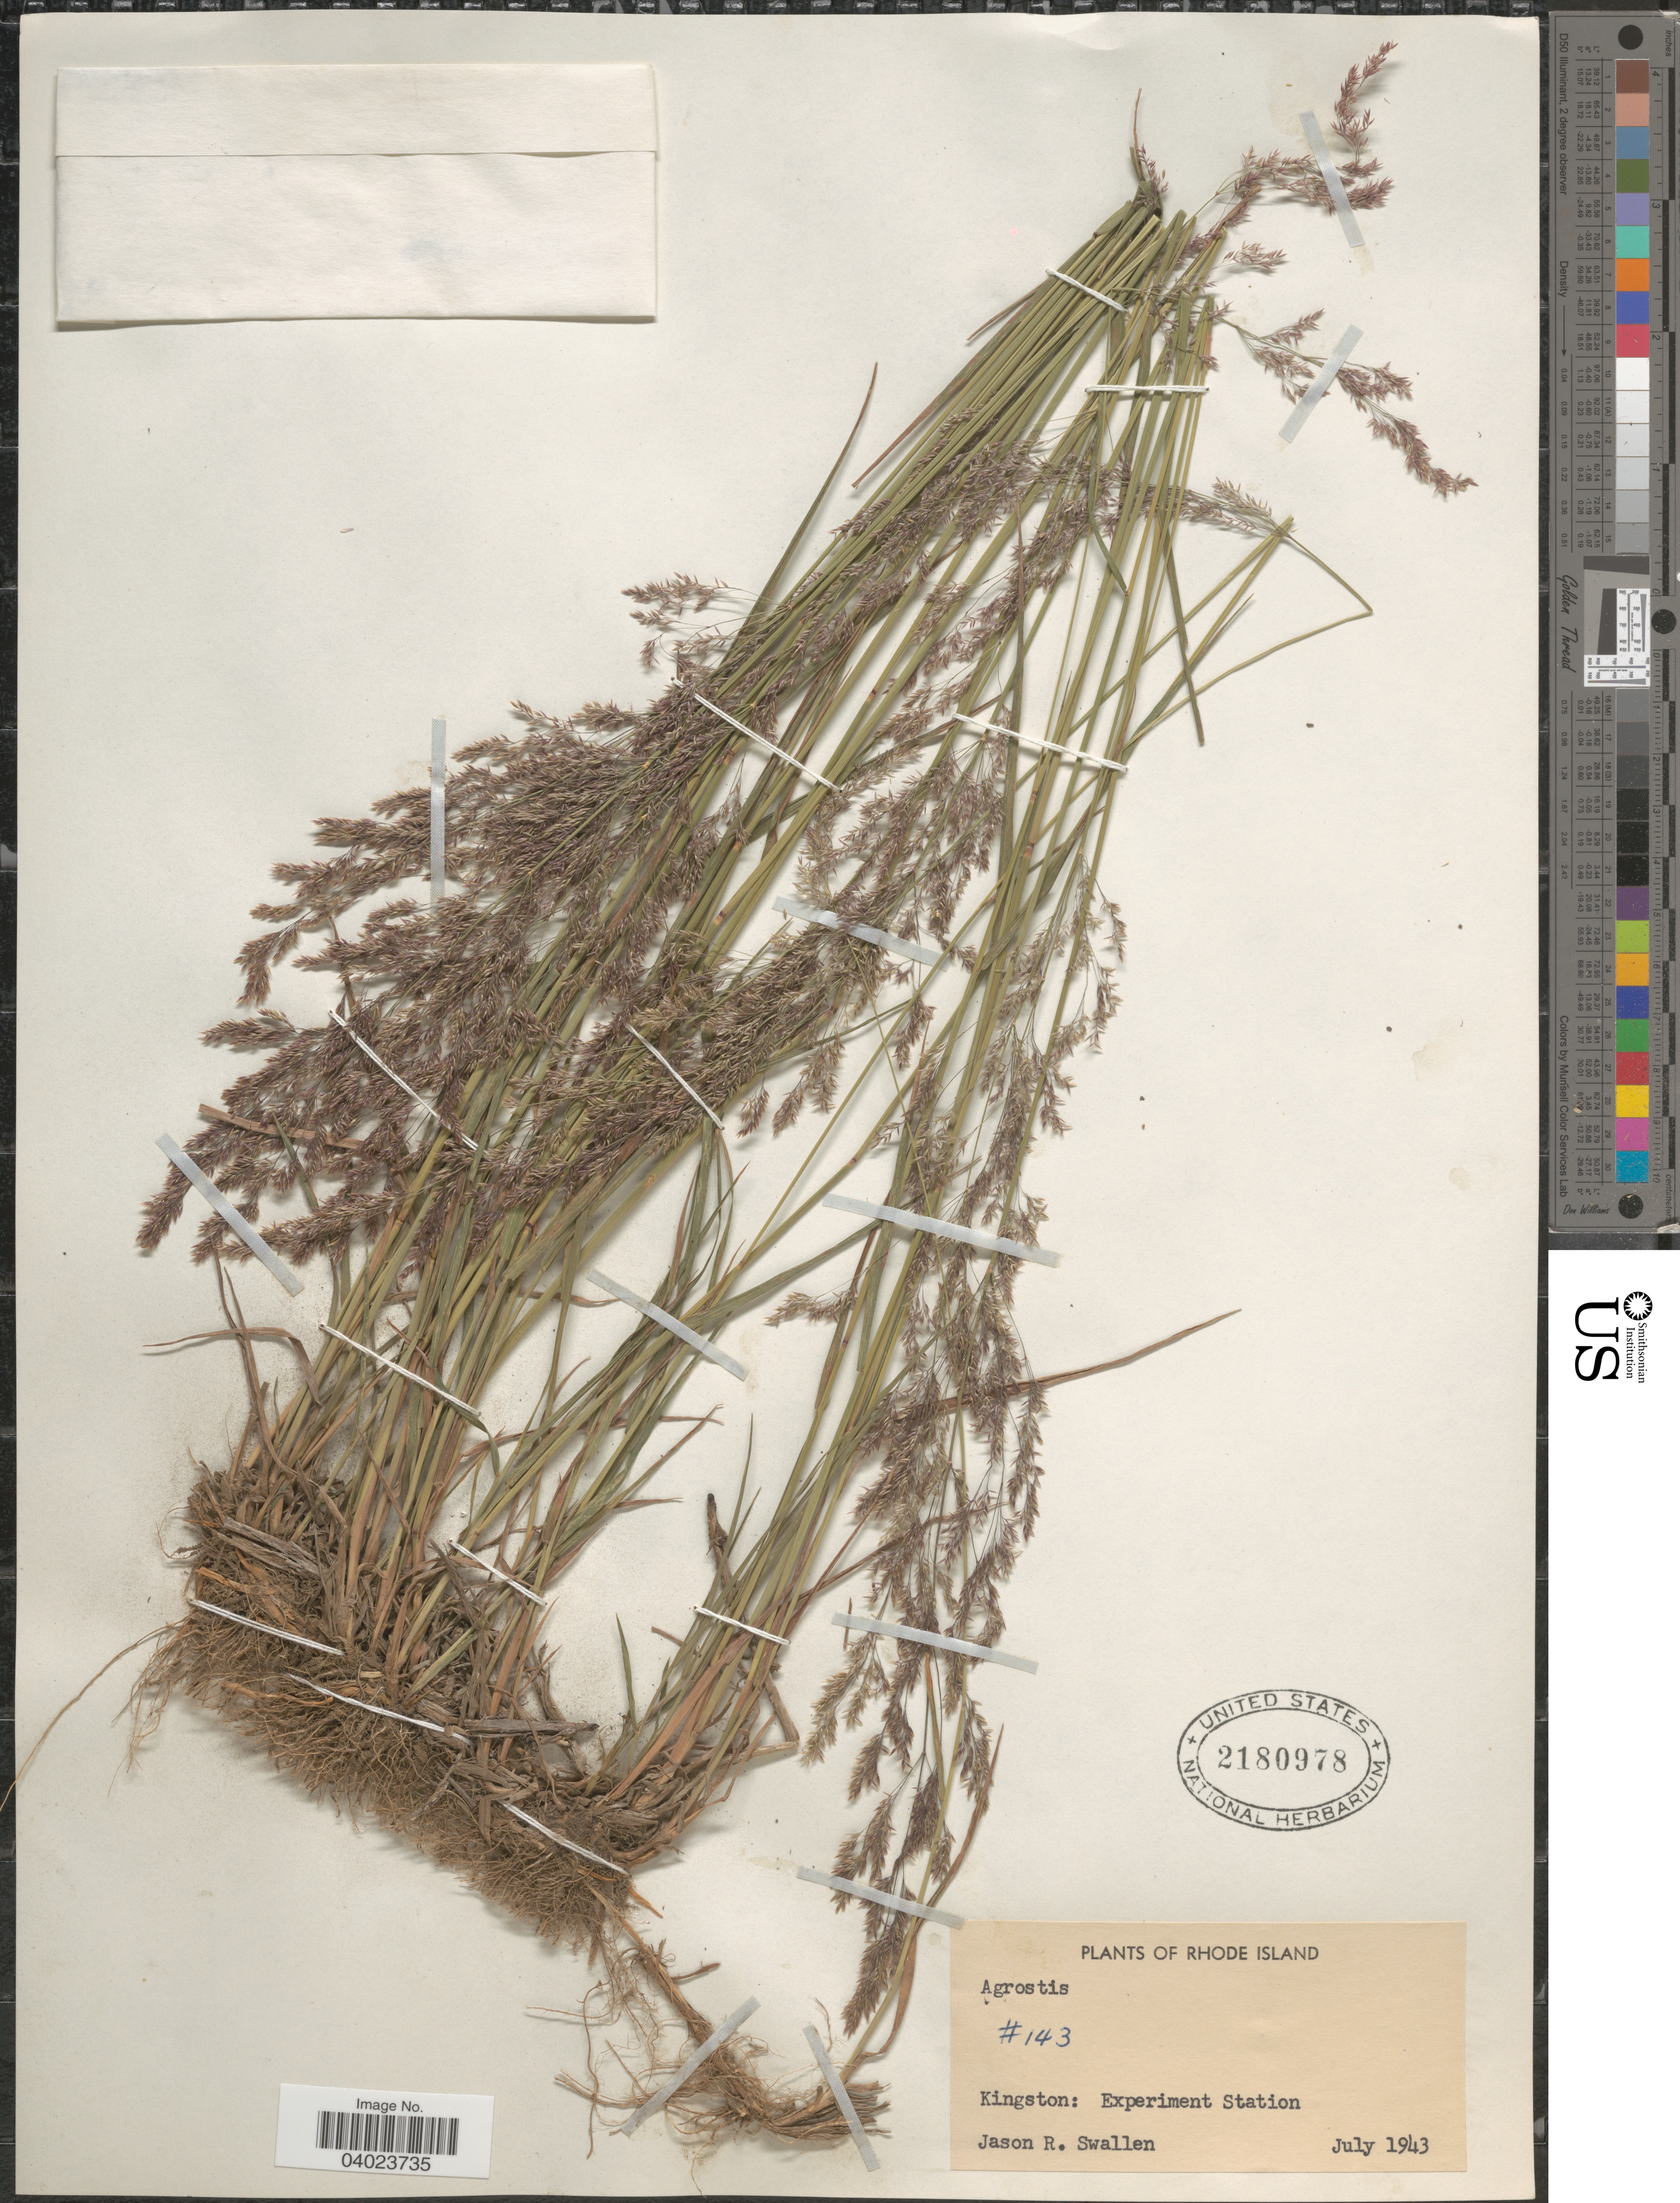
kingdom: Plantae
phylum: Tracheophyta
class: Liliopsida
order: Poales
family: Poaceae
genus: Agrostis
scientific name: Agrostis sp.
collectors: J. R. Swallen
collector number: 143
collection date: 1943-07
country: United States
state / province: Rhode Island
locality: Kingston: Experiment Station.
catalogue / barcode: US 2180978